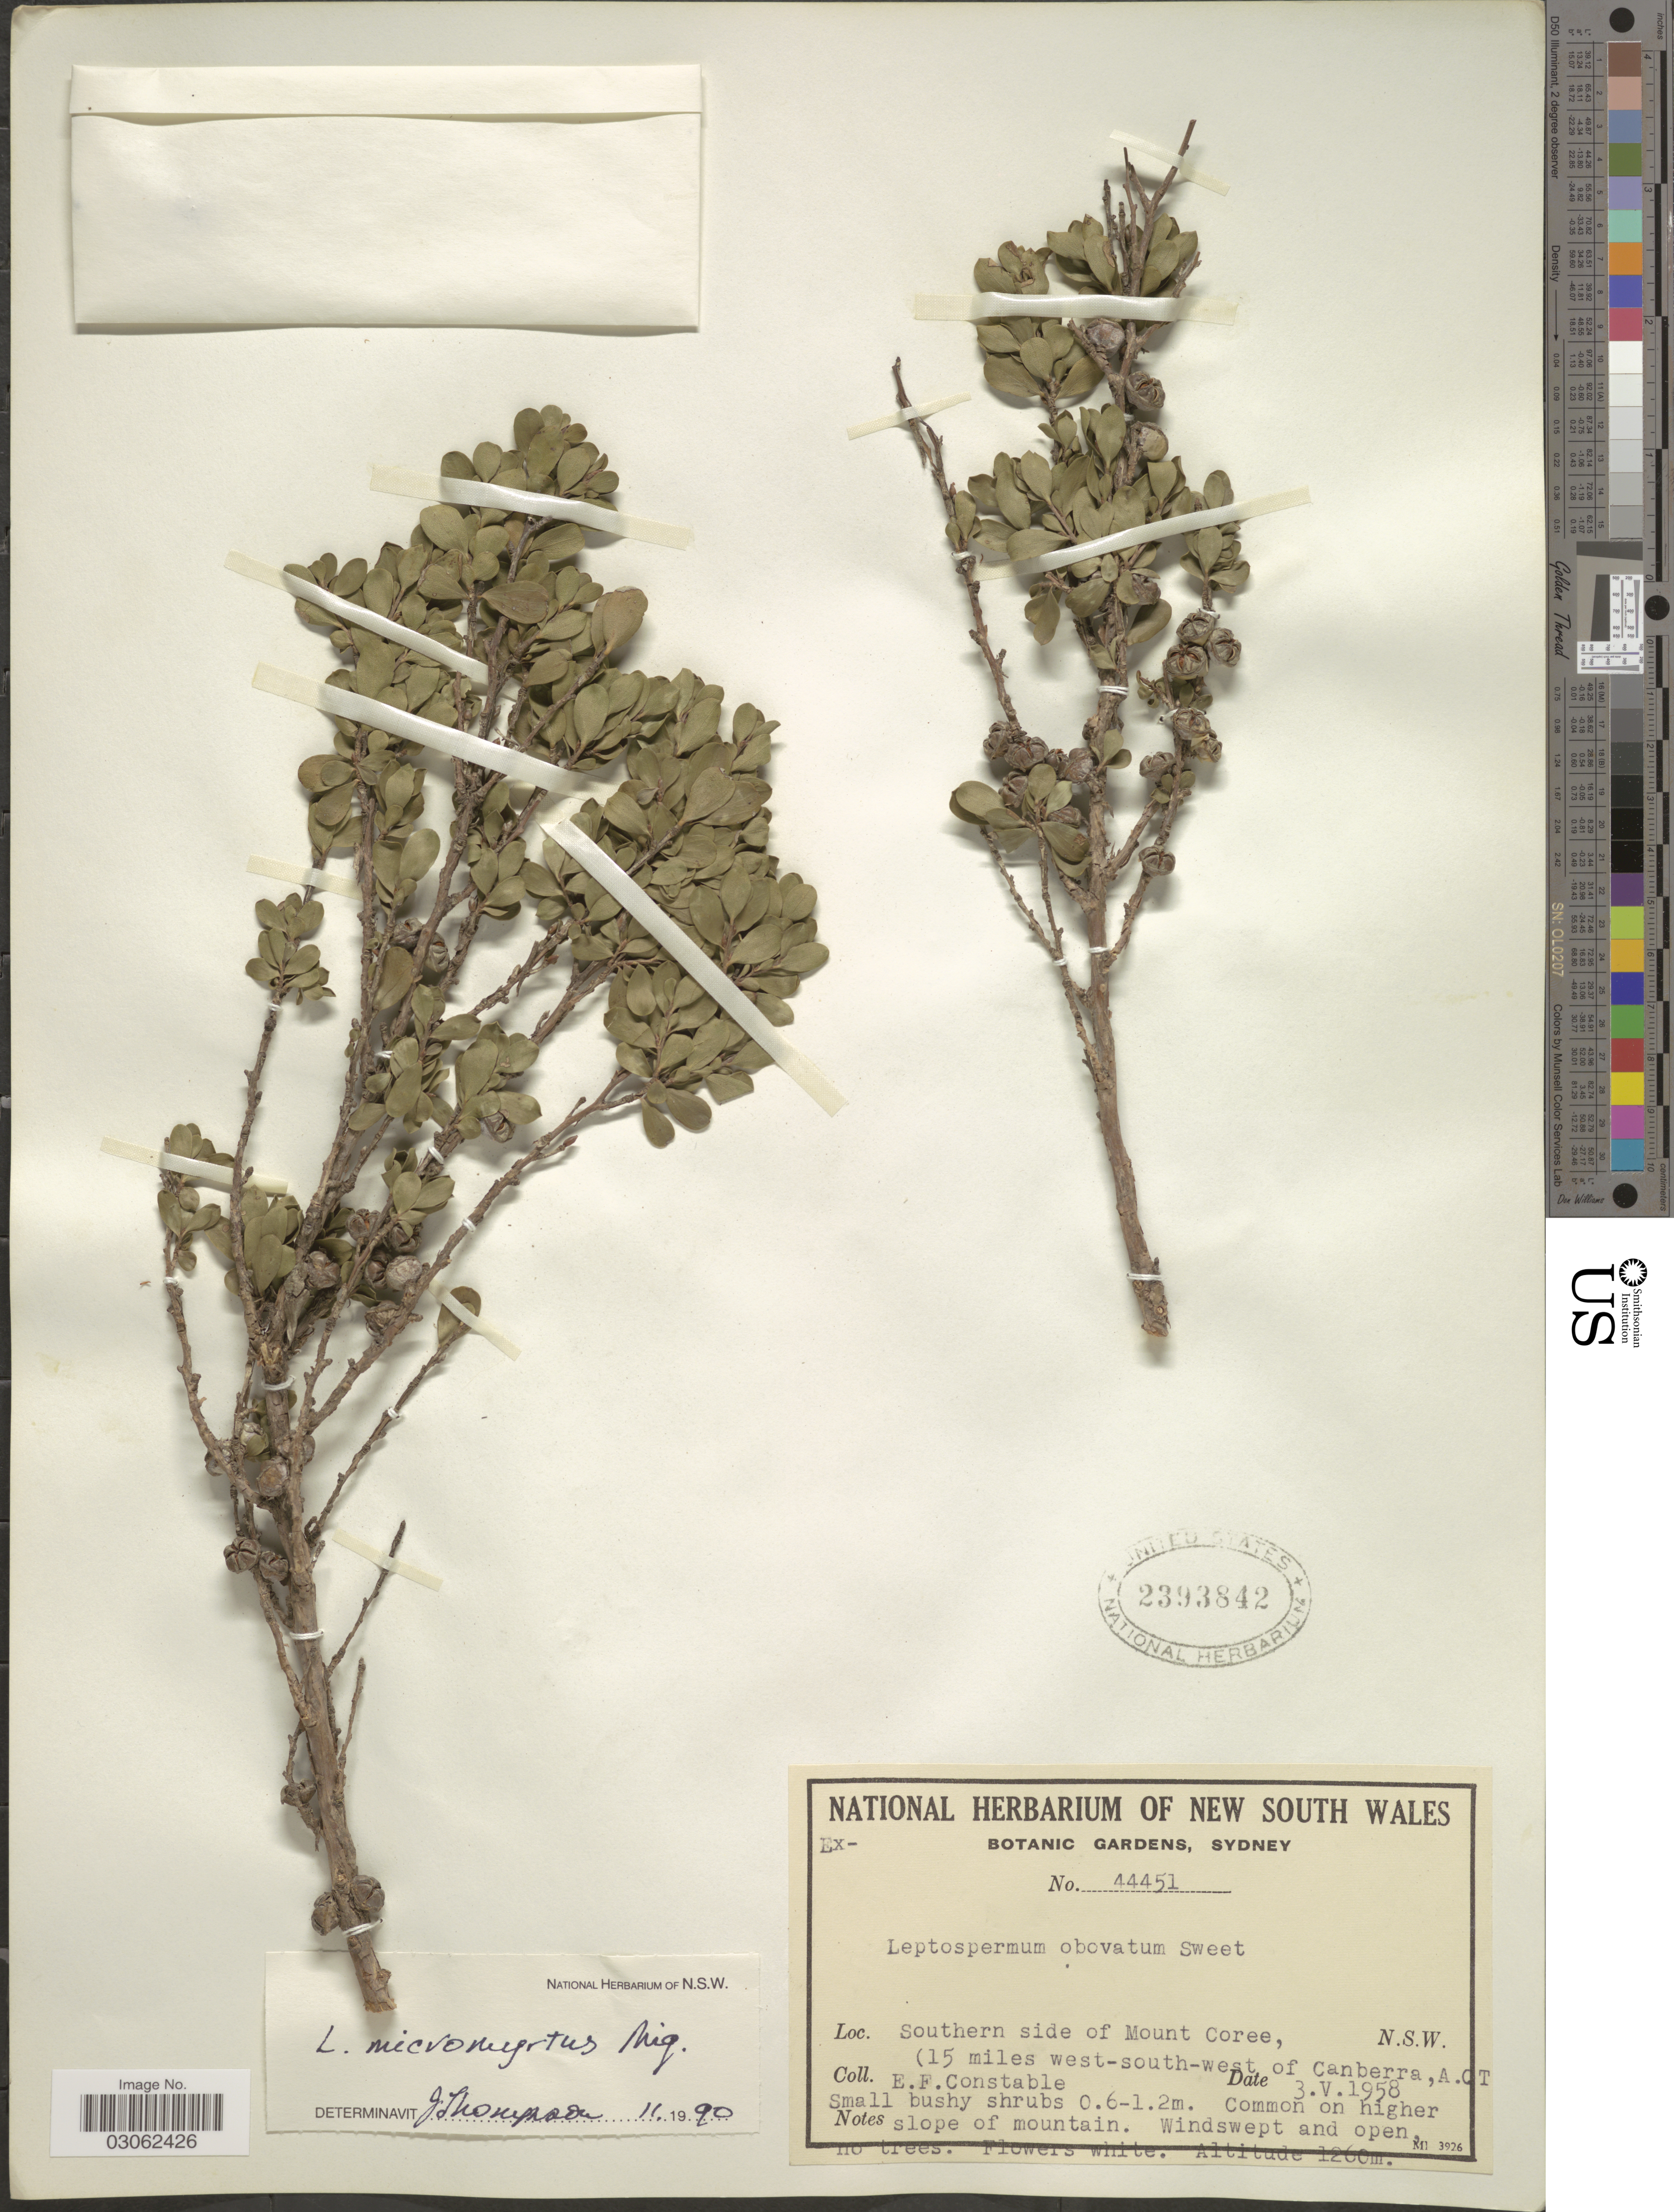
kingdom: Plantae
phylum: Tracheophyta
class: Magnoliopsida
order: Myrtales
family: Myrtaceae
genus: Leptospermum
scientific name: Leptospermum micromyrtus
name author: Miq.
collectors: E. F. Constable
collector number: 44451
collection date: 1958-05-03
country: Australia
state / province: New South Wales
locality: Southern side of Mount Coree, (15 miles west-south-west of Canberra, A. OT. N.S.W.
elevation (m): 1260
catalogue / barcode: US 2393842